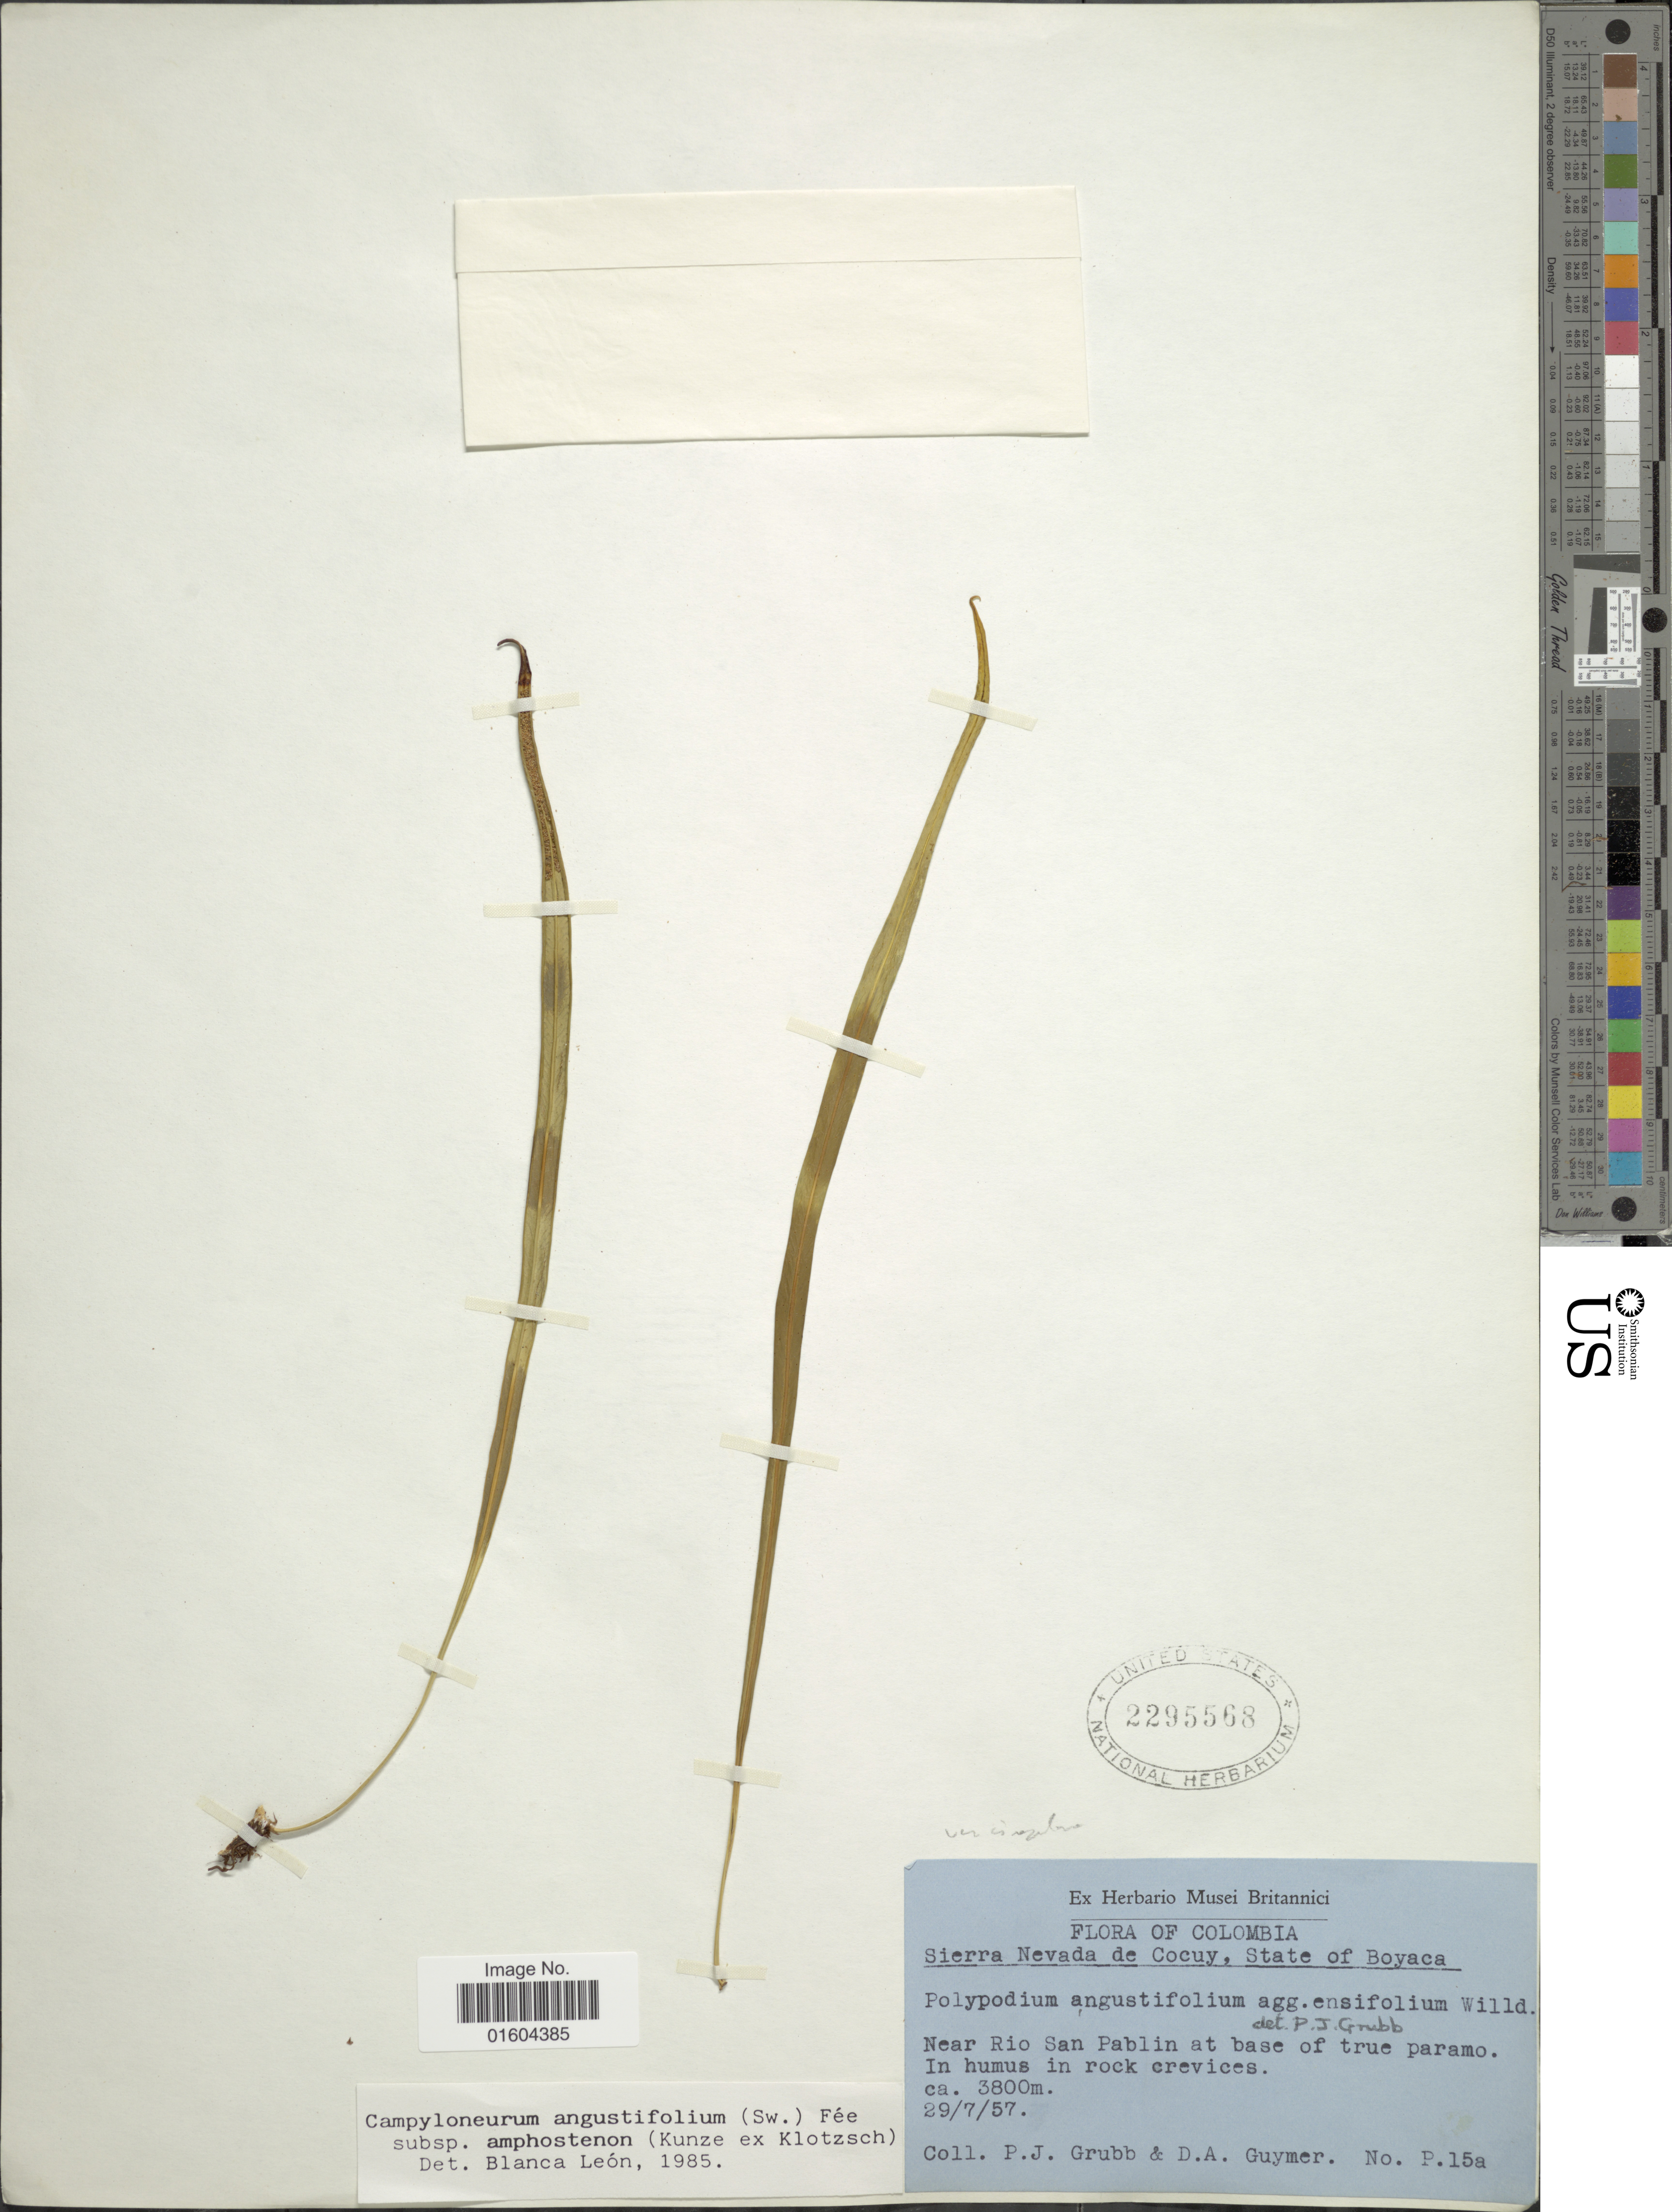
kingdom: Plantae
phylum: Tracheophyta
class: Polypodiopsida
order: Polypodiales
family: Polypodiaceae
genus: Campyloneurum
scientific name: Campyloneurum irregulare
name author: Lellinger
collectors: P. J. Grubb & D. Guymer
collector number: P15a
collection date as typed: Transcribed d/m/y: 29/7/57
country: Colombia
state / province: Boyacá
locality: Colombia, Sierra Nevada de Cocuy, State of Boyaca. Near Rio San Pablin at base of true paramo.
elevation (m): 3800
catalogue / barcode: US 2295568